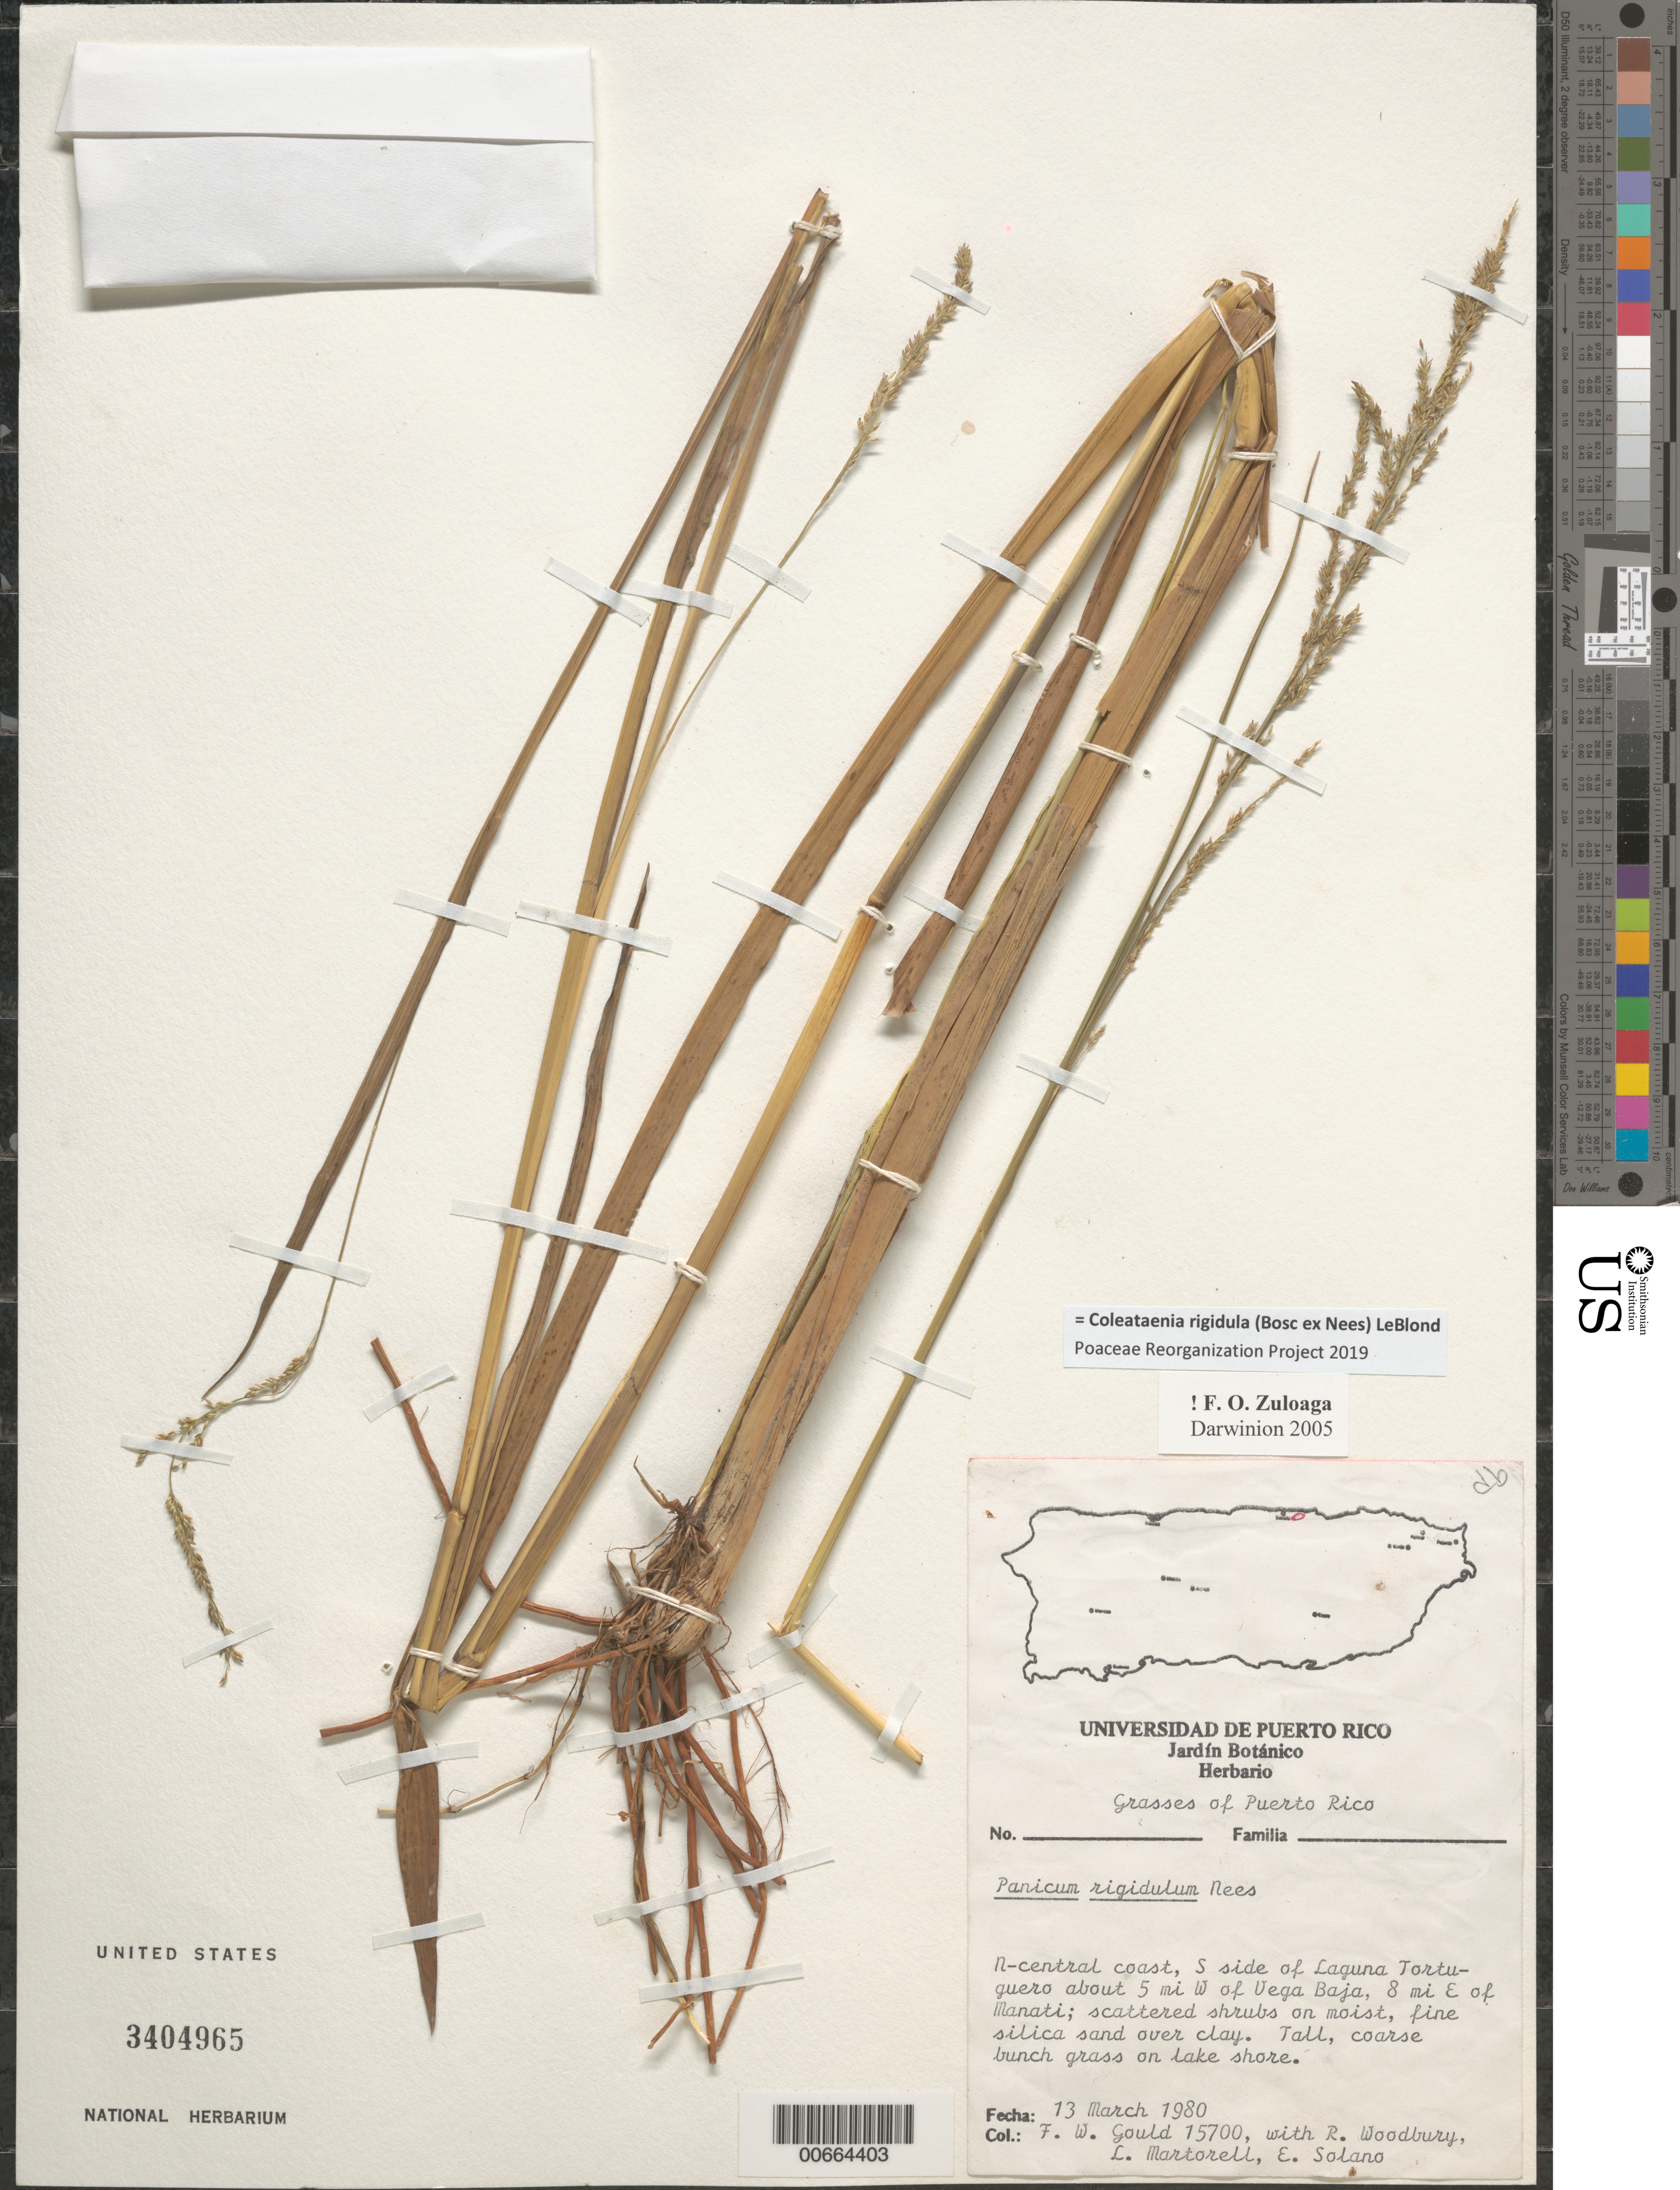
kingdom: Plantae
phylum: Tracheophyta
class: Liliopsida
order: Poales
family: Poaceae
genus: Panicum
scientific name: Panicum rigidulum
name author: Bosc ex Nees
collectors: F. W. Gould, R. O. Woodbury, L. Martorell & E. Solano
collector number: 15700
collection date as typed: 13 Mar 1980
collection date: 1980-03-13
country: Puerto Rico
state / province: Manatí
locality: N-Central Coast, S side of Laguna Tortuguero about 5 mi W of Vega Baja, 8 mi E of Manati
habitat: Scattered shrubs on moist, fine silica sand over clay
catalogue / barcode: US 3404965-2